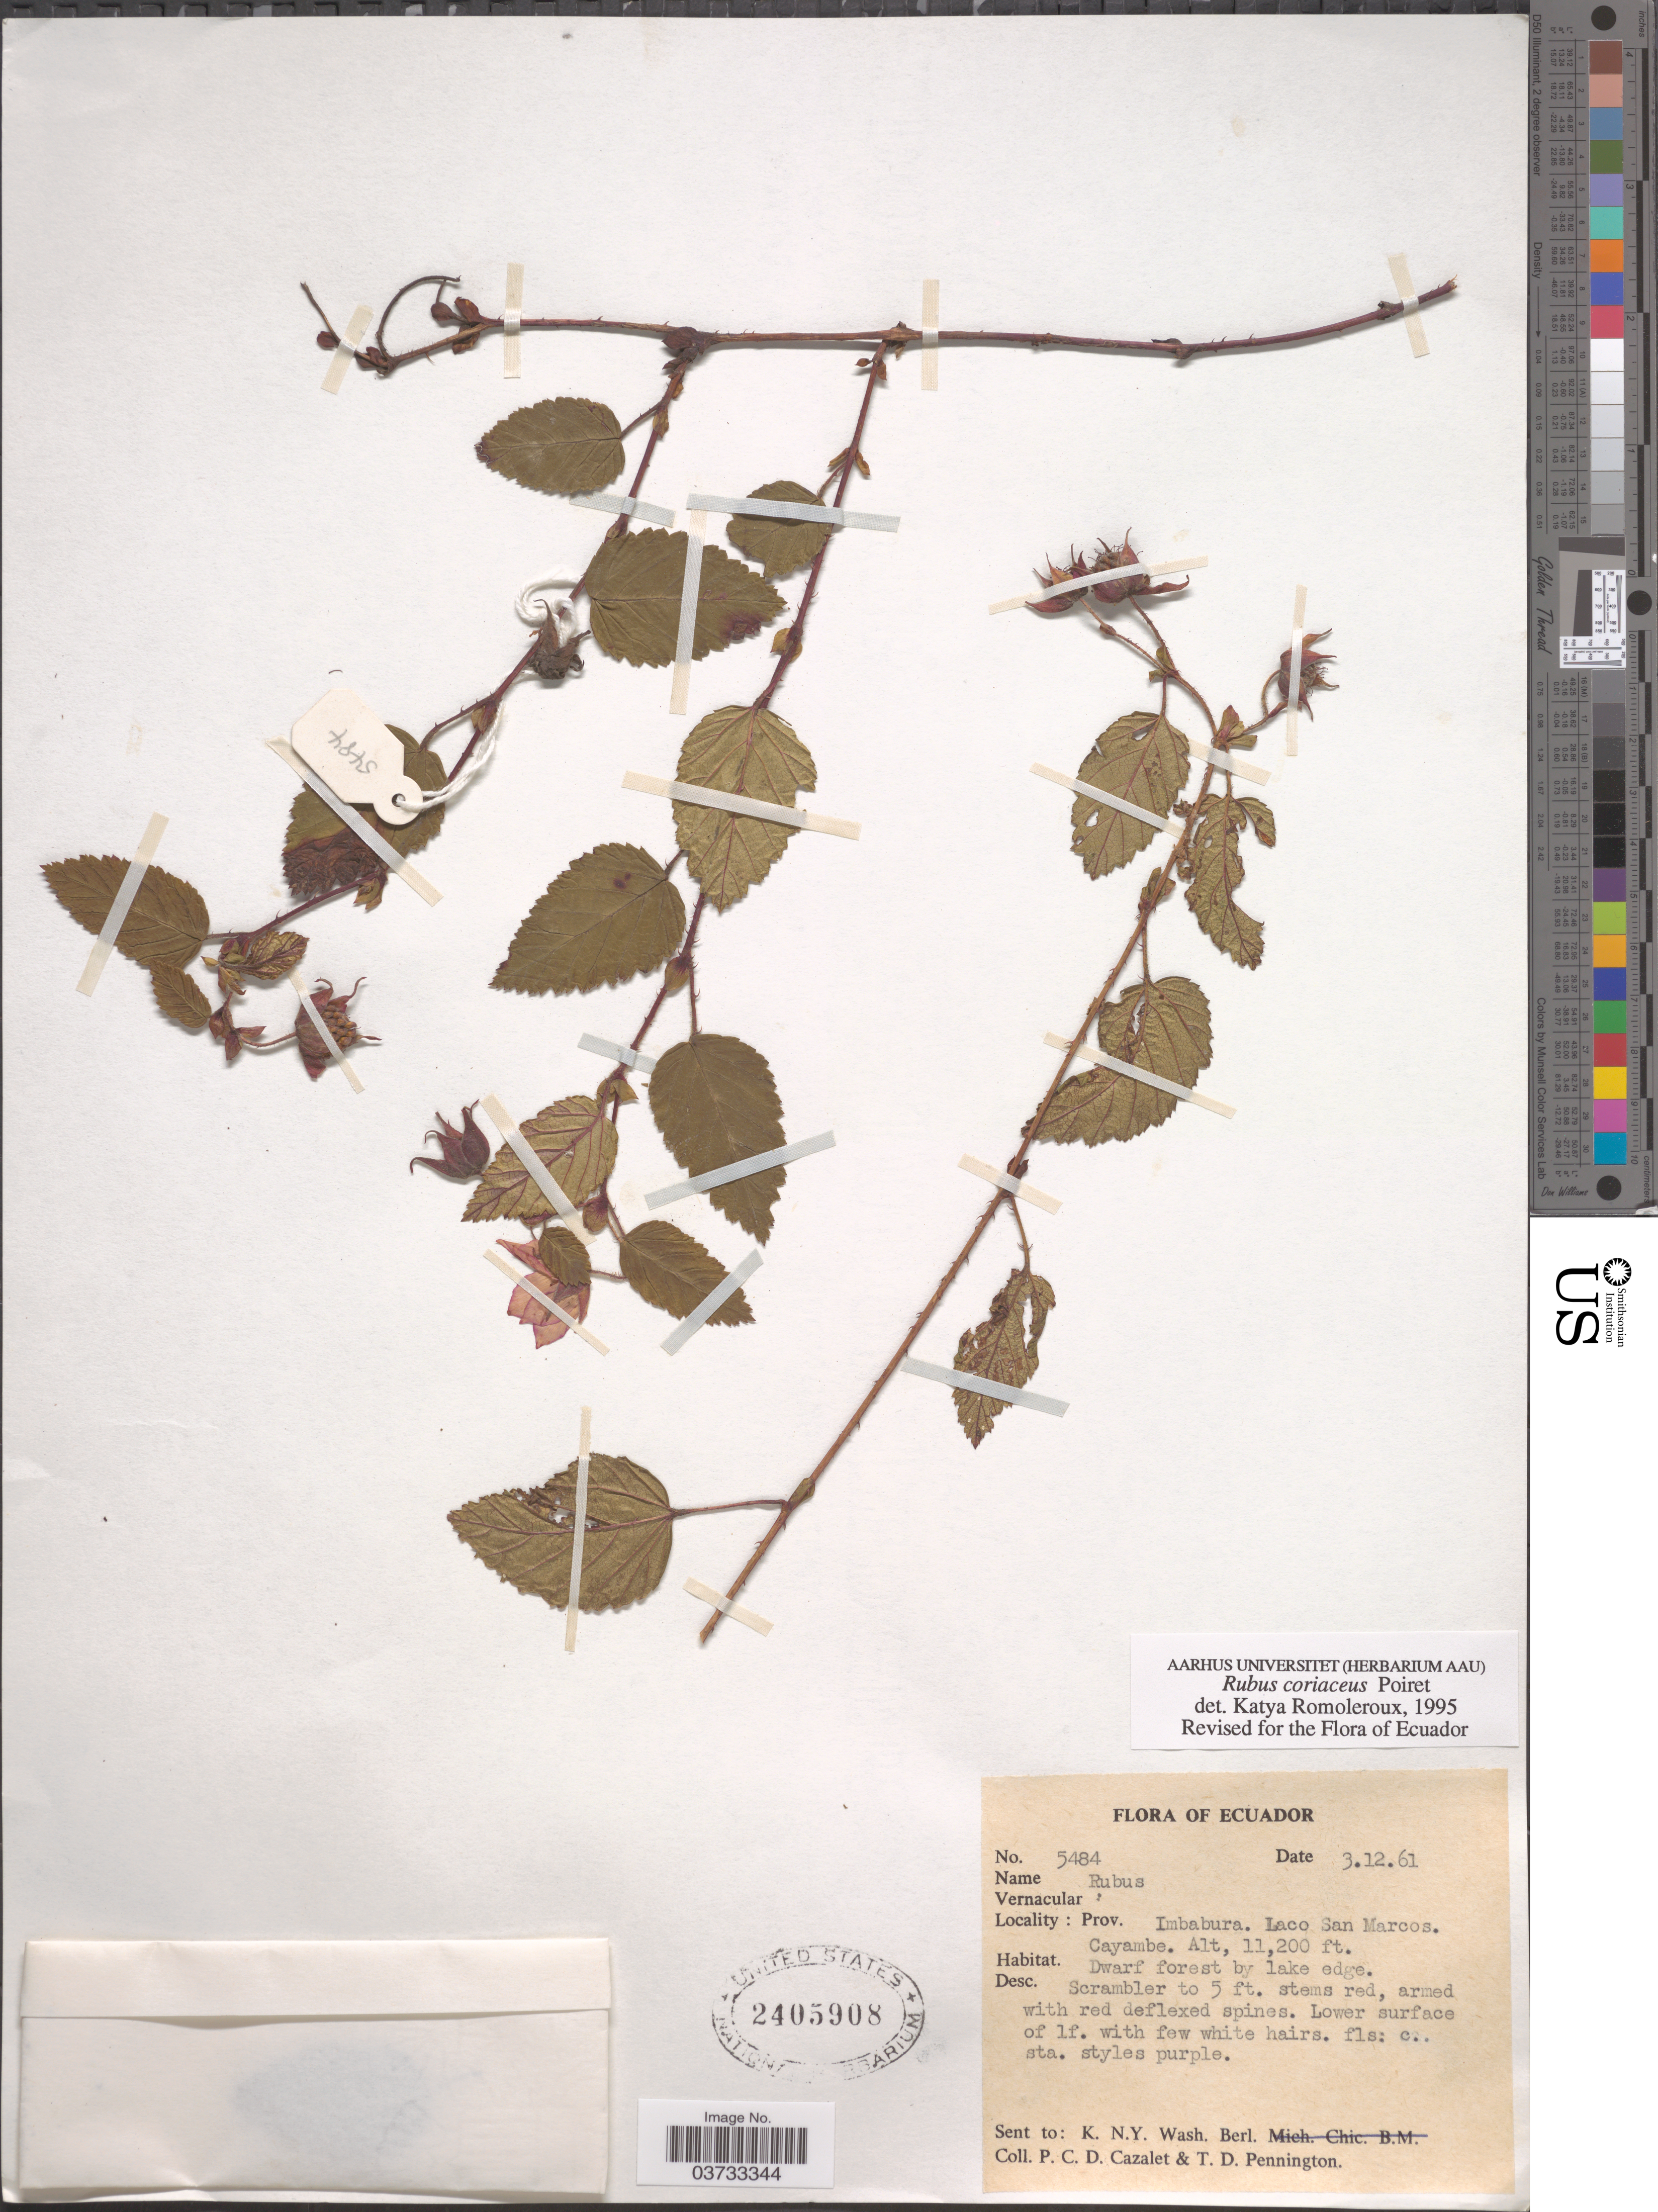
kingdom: Plantae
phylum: Tracheophyta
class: Magnoliopsida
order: Rosales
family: Rosaceae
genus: Rubus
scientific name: Rubus coriaceus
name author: Poir.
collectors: P. C. D. Cazalet & T. D. Pennington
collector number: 5484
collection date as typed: Transcribed d/m/y: 3/12/61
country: Ecuador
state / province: Imbabura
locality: Laco San Marcos. Cayambe.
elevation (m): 3414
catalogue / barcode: US 2405908